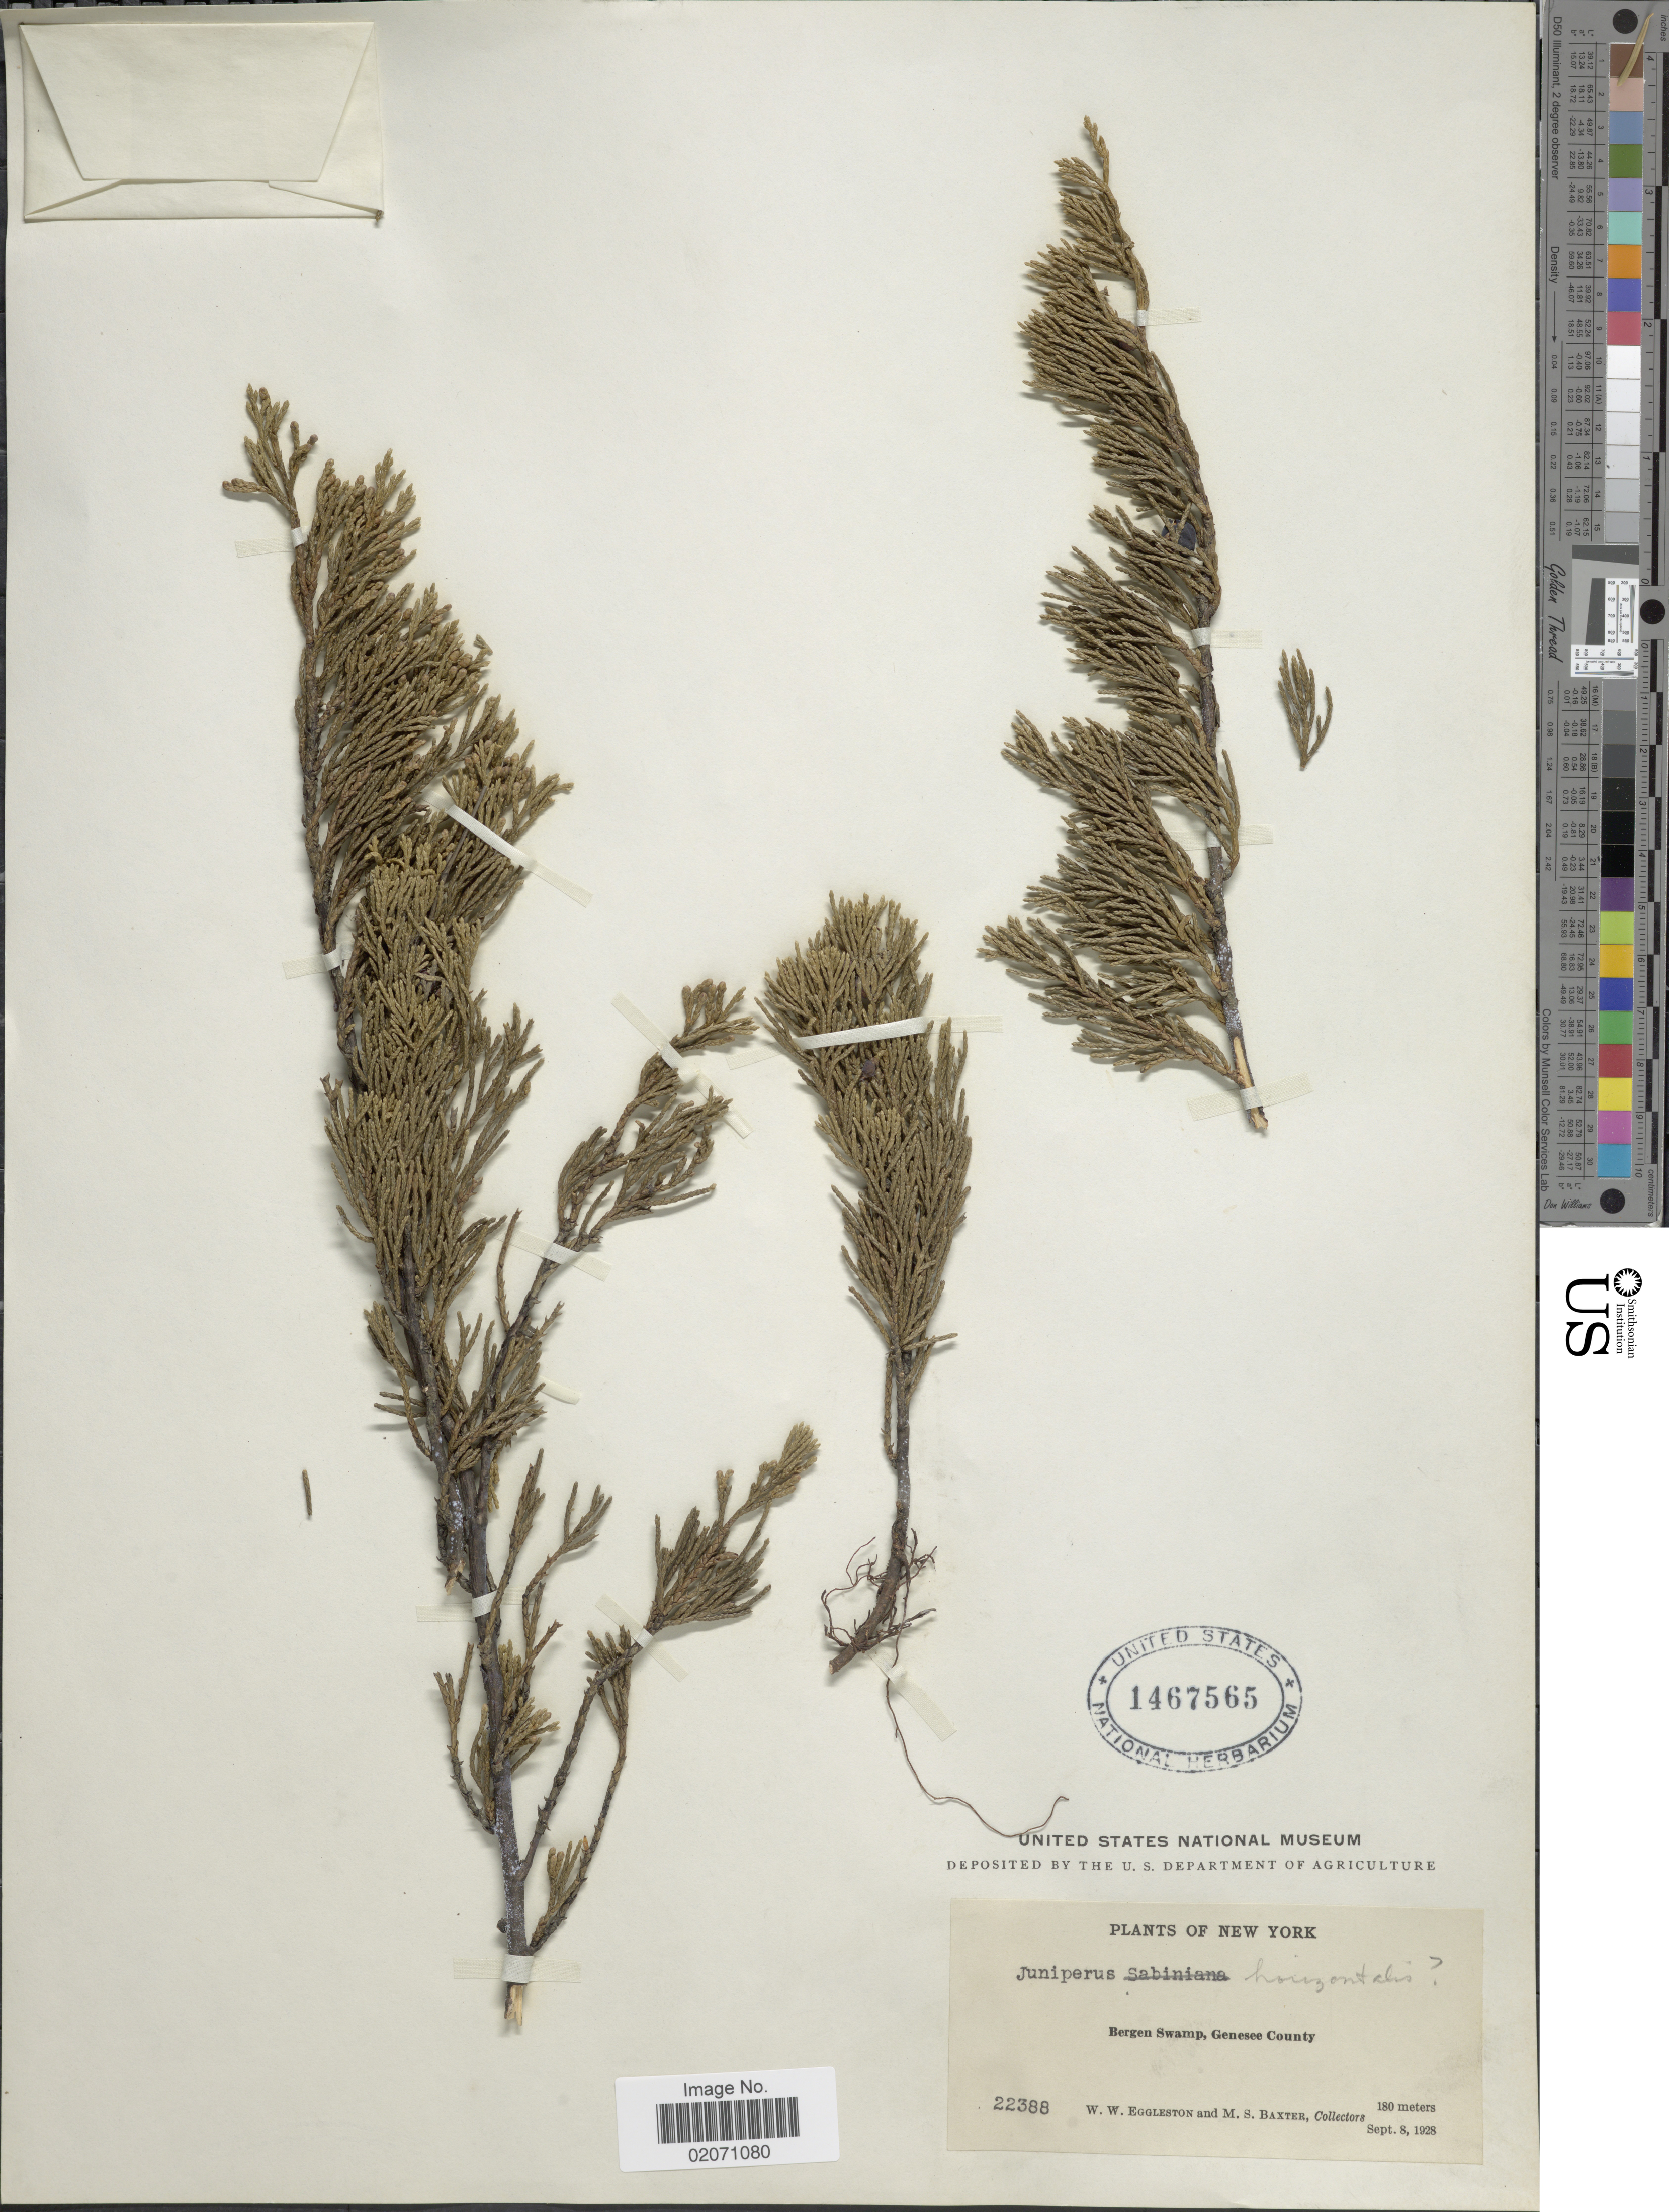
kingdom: Plantae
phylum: Tracheophyta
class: Pinopsida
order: Pinales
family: Cupressaceae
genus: Juniperus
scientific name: Juniperus horizontalis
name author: Moench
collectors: W. W. Eggleston & M. Baxter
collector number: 22388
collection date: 1928-09-08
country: United States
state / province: New York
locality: Bergen Swamp, Genesee County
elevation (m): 180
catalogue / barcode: US 1467565